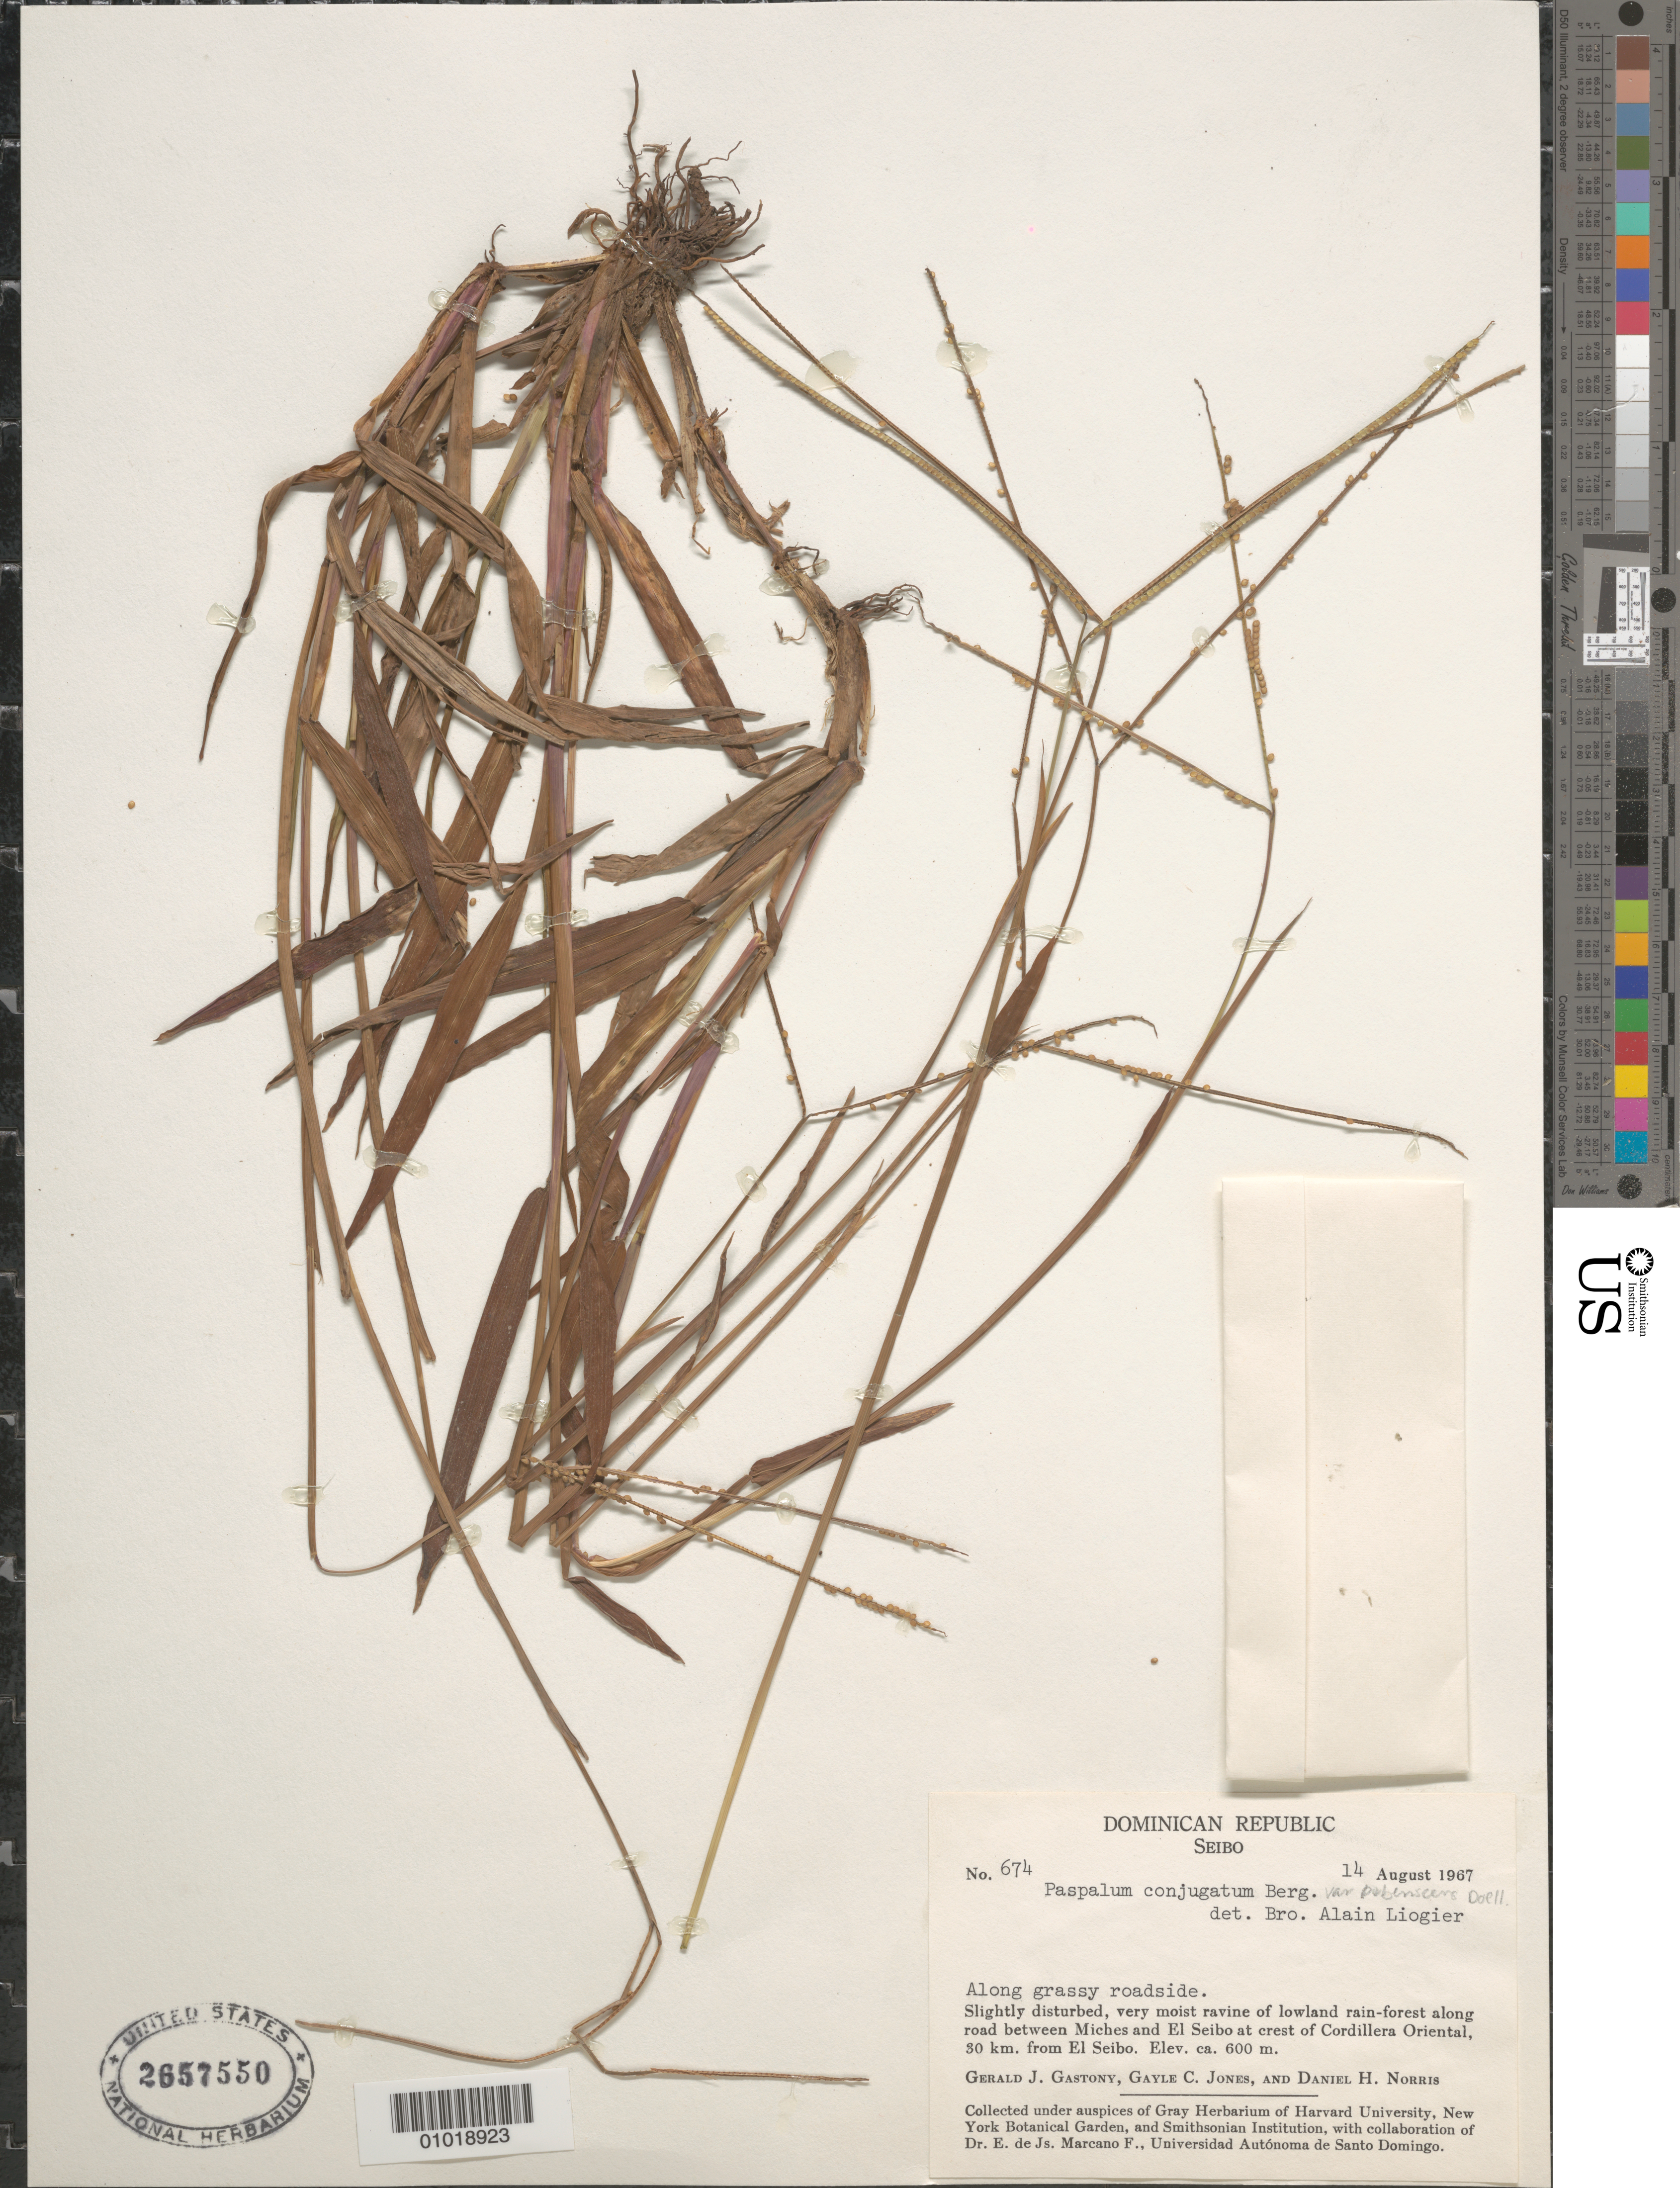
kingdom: Plantae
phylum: Tracheophyta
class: Liliopsida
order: Poales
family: Poaceae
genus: Paspalum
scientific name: Paspalum conjugatum var. pubescens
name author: Döll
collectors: G. Gastony, G. C. Jones & D. H. Norris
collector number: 674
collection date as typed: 14 Aug 1967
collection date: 1967-08-14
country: Dominican Republic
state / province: El Seibo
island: Hispaniola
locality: Along rd. between Miches and ElSeibo at crest of Cordillera Oriental, 30 km. from El Seibo.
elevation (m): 600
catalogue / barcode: US 2657550